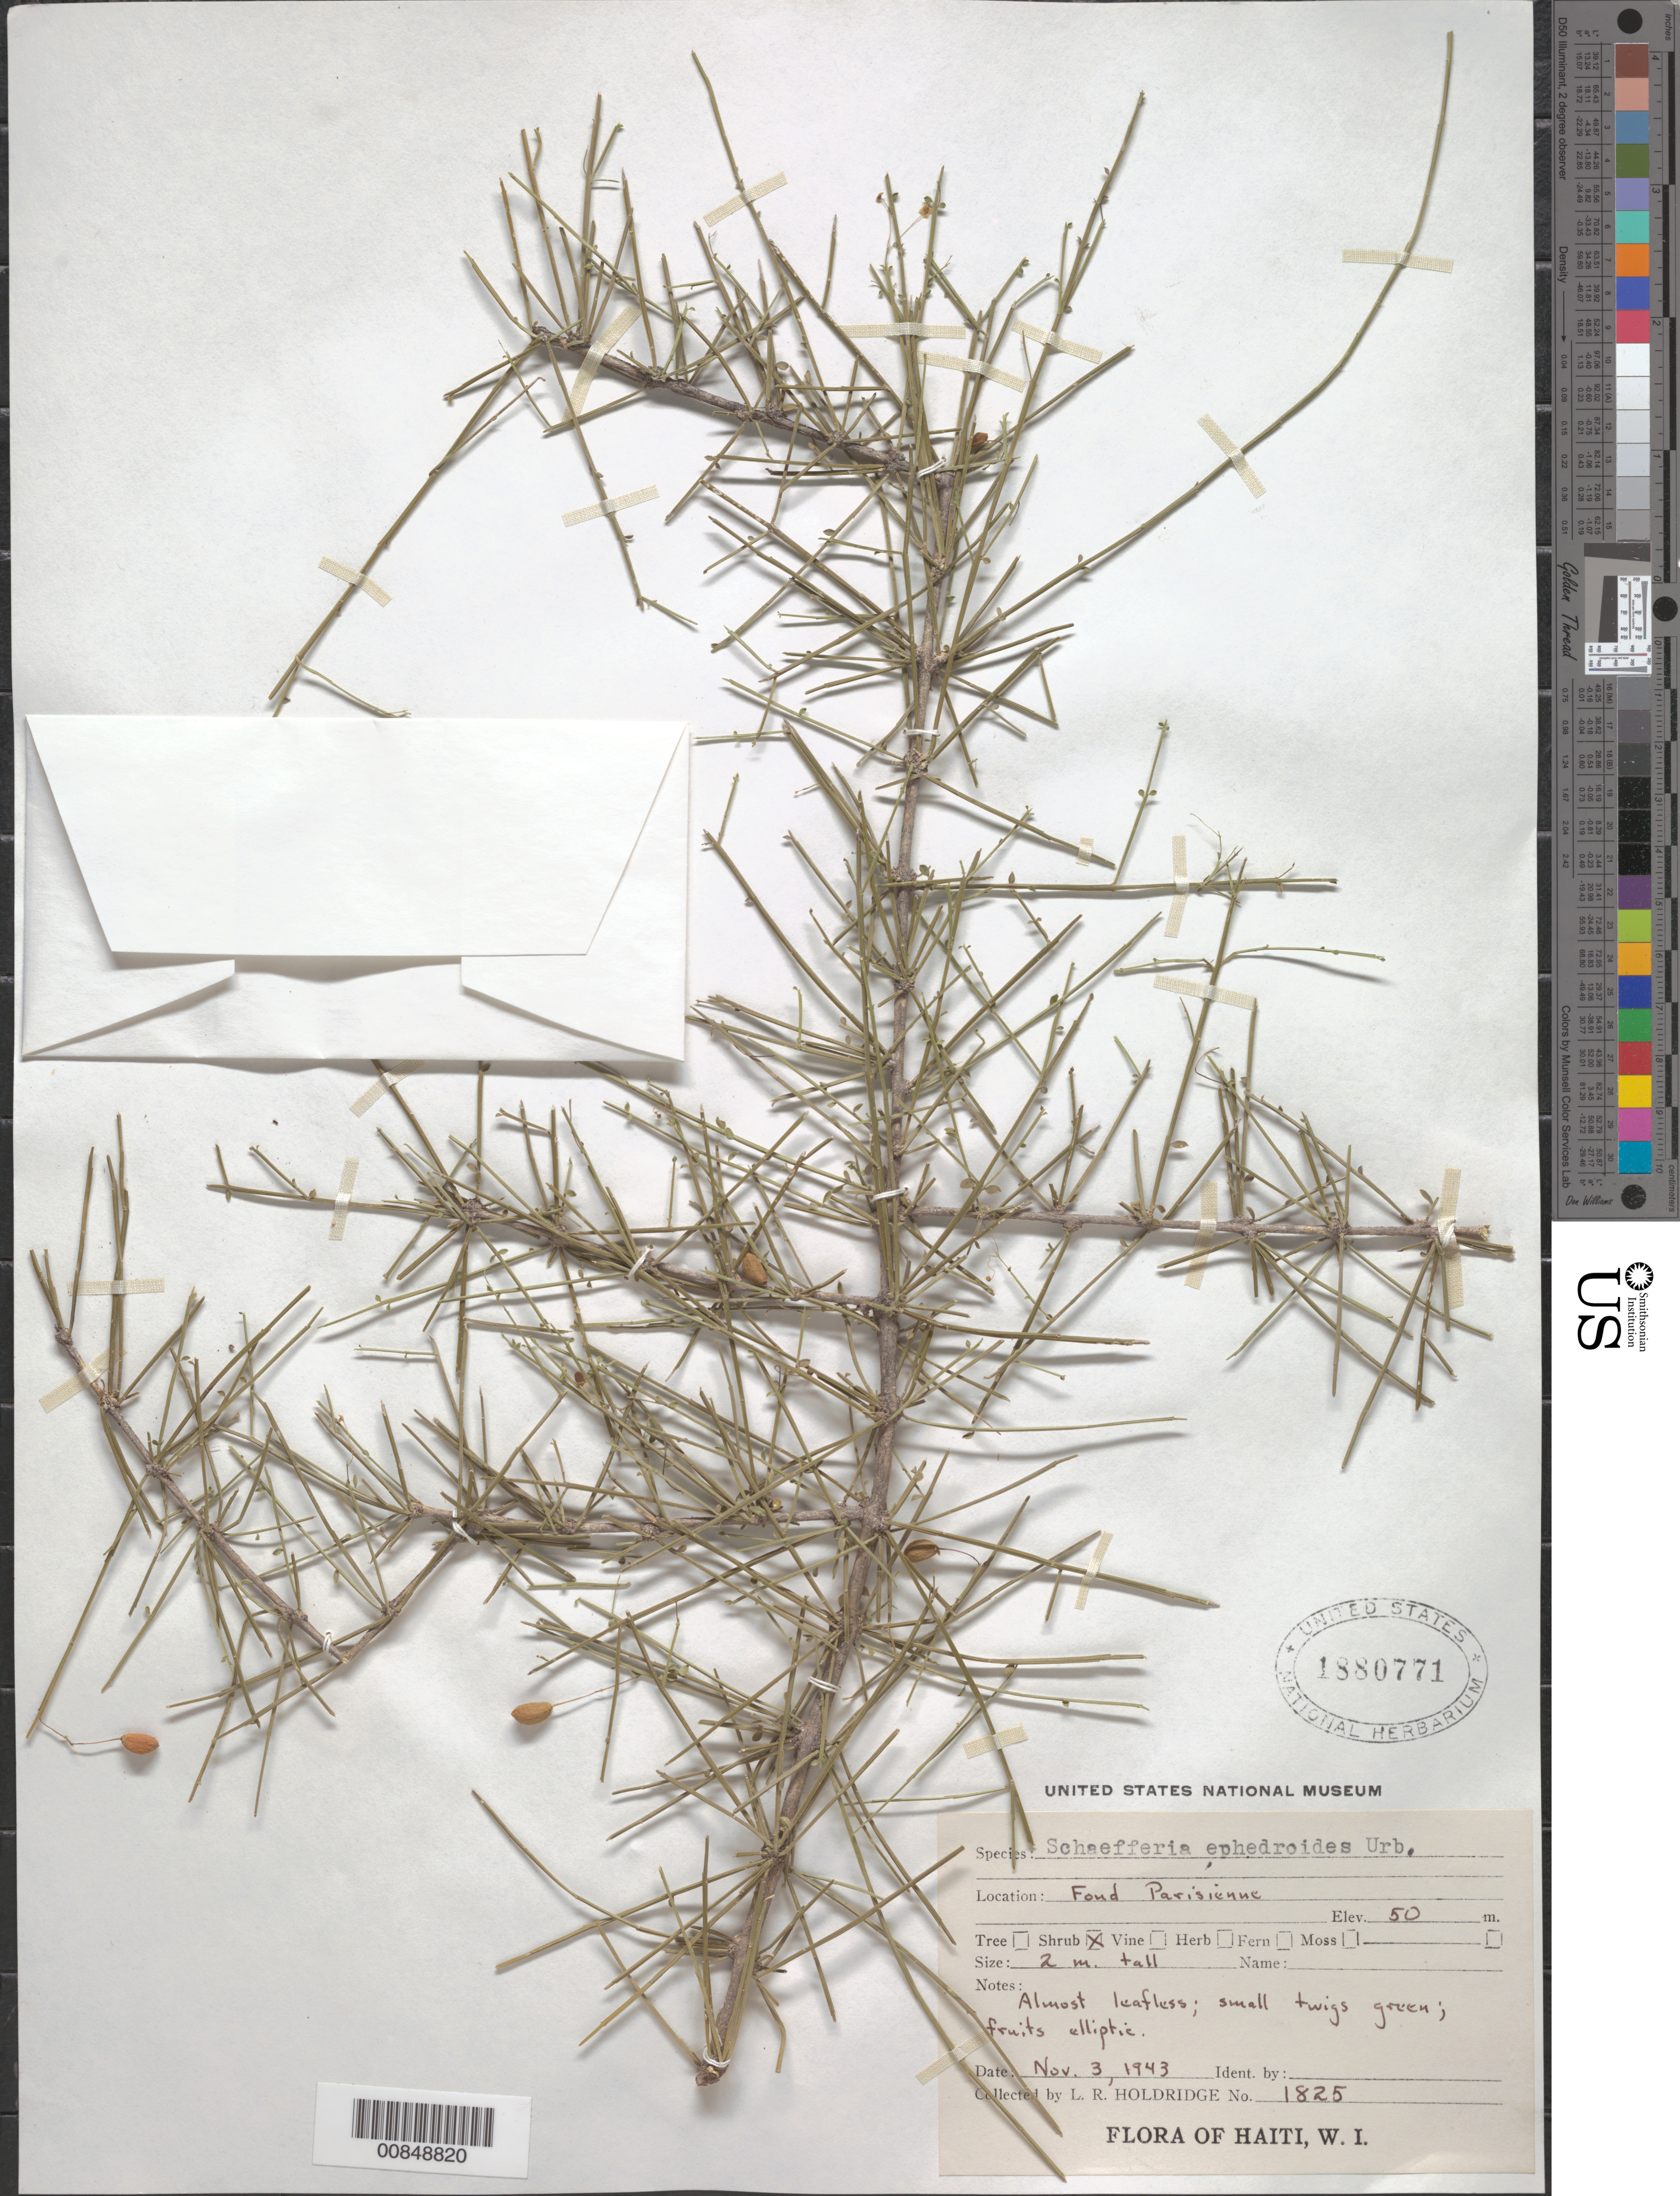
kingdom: Plantae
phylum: Tracheophyta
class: Magnoliopsida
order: Celastrales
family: Celastraceae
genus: Schaefferia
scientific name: Schaefferia ephedroides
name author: Urb.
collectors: L. Holdridge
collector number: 1825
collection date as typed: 03 Nov 1943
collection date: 1943-11-03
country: Haiti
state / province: Ouest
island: Hispaniola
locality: Fond Parisien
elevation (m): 50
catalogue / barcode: US 1880771